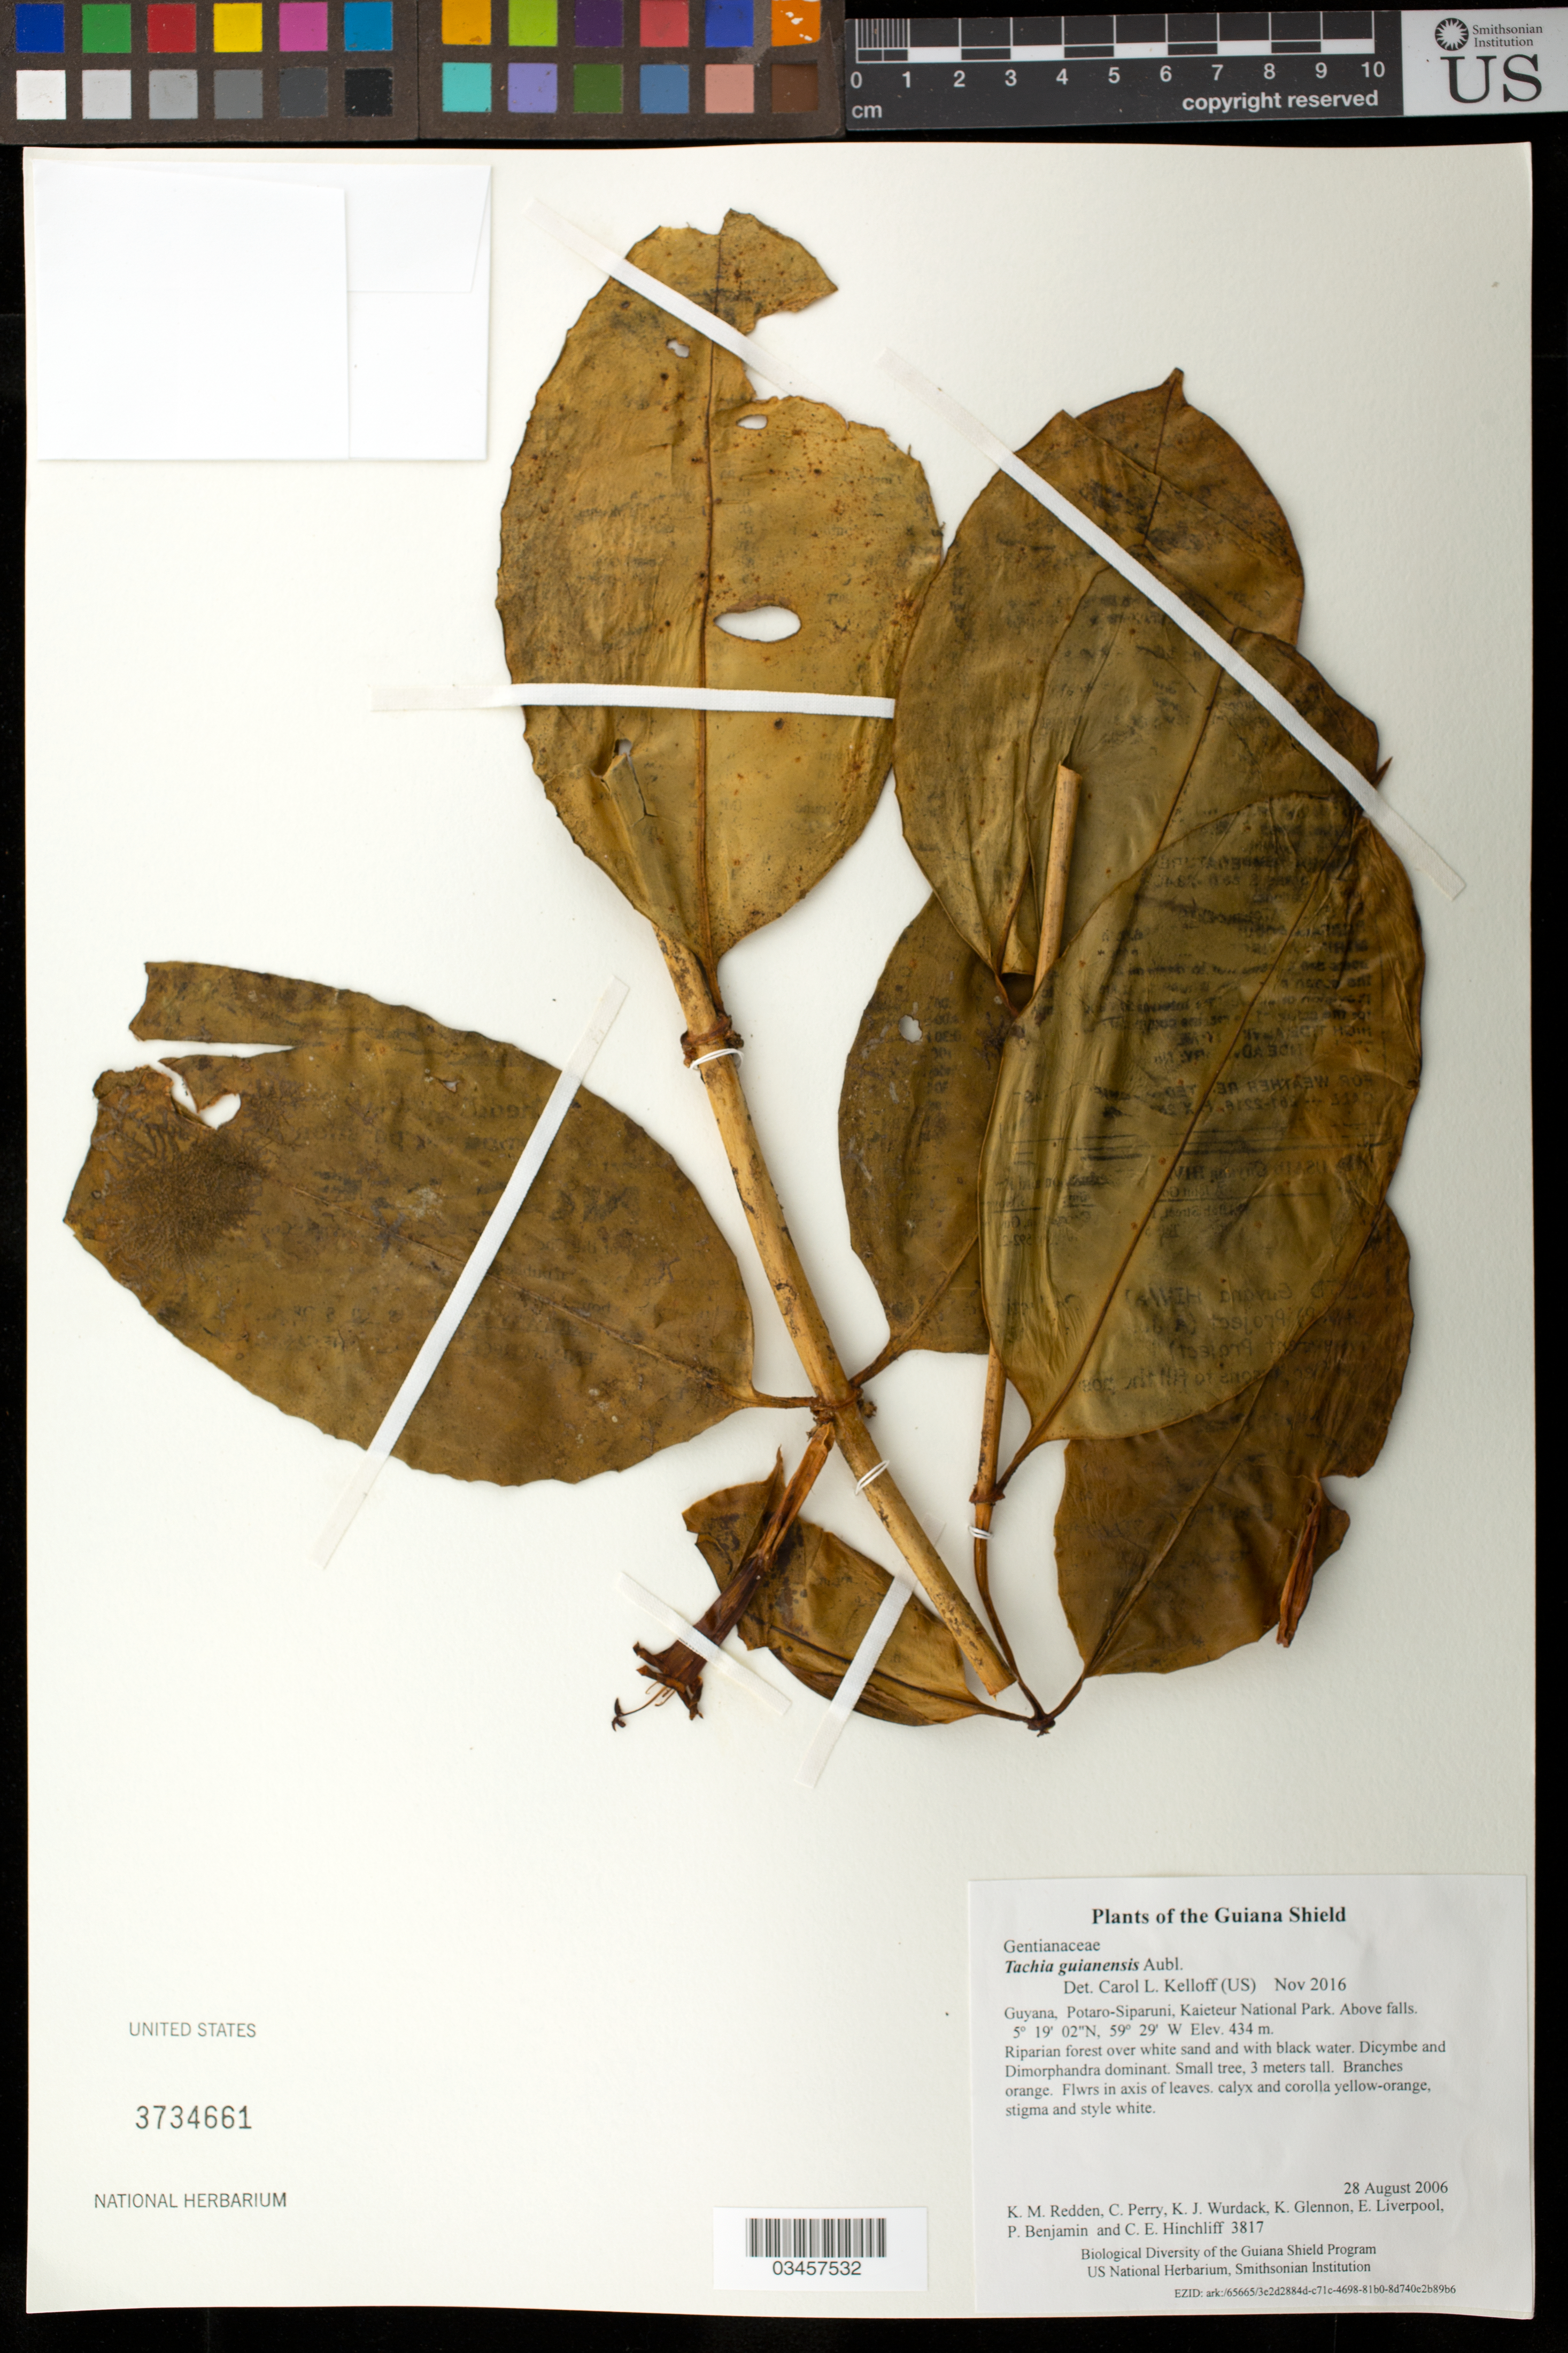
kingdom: Plantae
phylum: Tracheophyta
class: Magnoliopsida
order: Gentianales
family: Gentianaceae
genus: Tachia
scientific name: Tachia guianensis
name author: Aubl.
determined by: Kelloff, Carol L., (US), Smithsonian Institution - National Museum of Natural History (UNITED STATES)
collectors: K. M. Redden, C. Perry, K. Wurdack, K. Glennon, E. Liverpool, P. Benjamin & C. E. Hinchliff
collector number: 3817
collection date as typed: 28 August 2006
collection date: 2006-08-28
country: Guyana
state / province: Potaro-Siparuni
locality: Kaieteur National Park. Above falls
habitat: Riparian forest over white sand and with black water. Dicymbe and Dimorphandra dominant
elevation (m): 434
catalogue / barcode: US 3734661